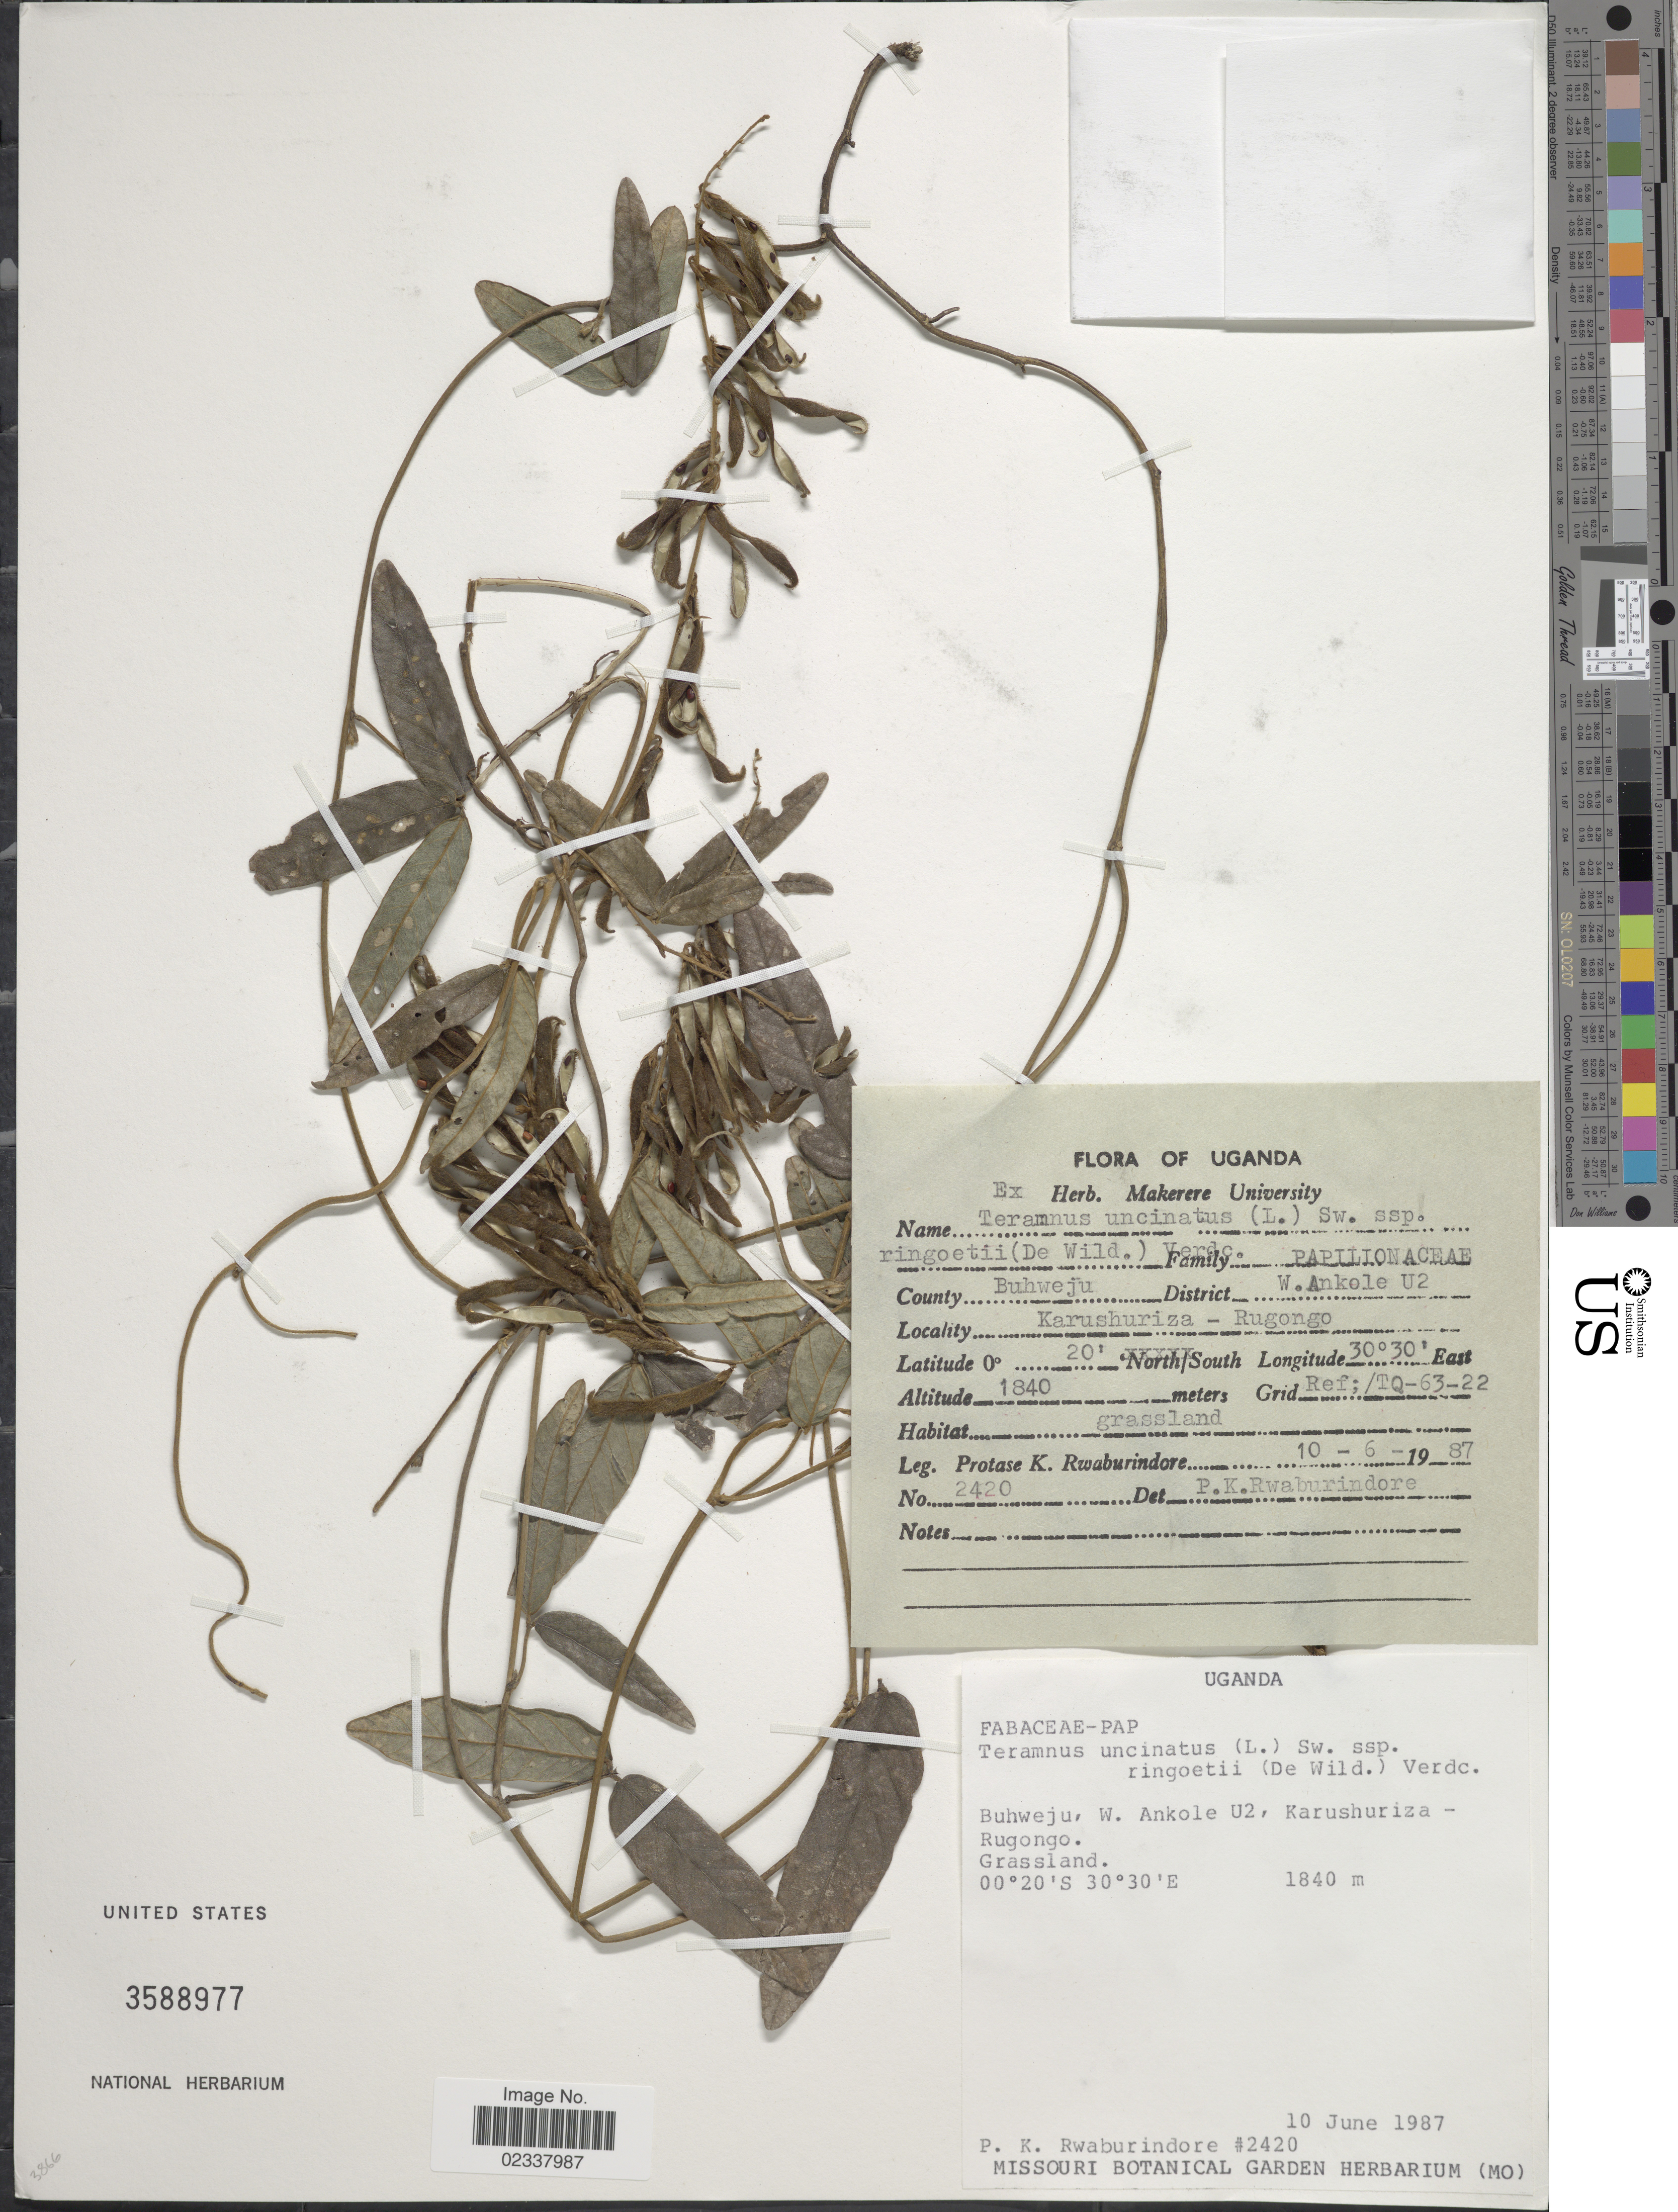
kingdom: Plantae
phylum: Tracheophyta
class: Magnoliopsida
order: Fabales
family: Fabaceae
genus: Teramnus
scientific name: Teramnus uncinatus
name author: (L.) Sw.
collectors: P. Rwaburindore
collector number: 2420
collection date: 1987-06-10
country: Uganda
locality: County Buhweju, District W. Ankole U2, Karushuriza - Rugongo, Grassland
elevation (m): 1840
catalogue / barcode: US 3588977